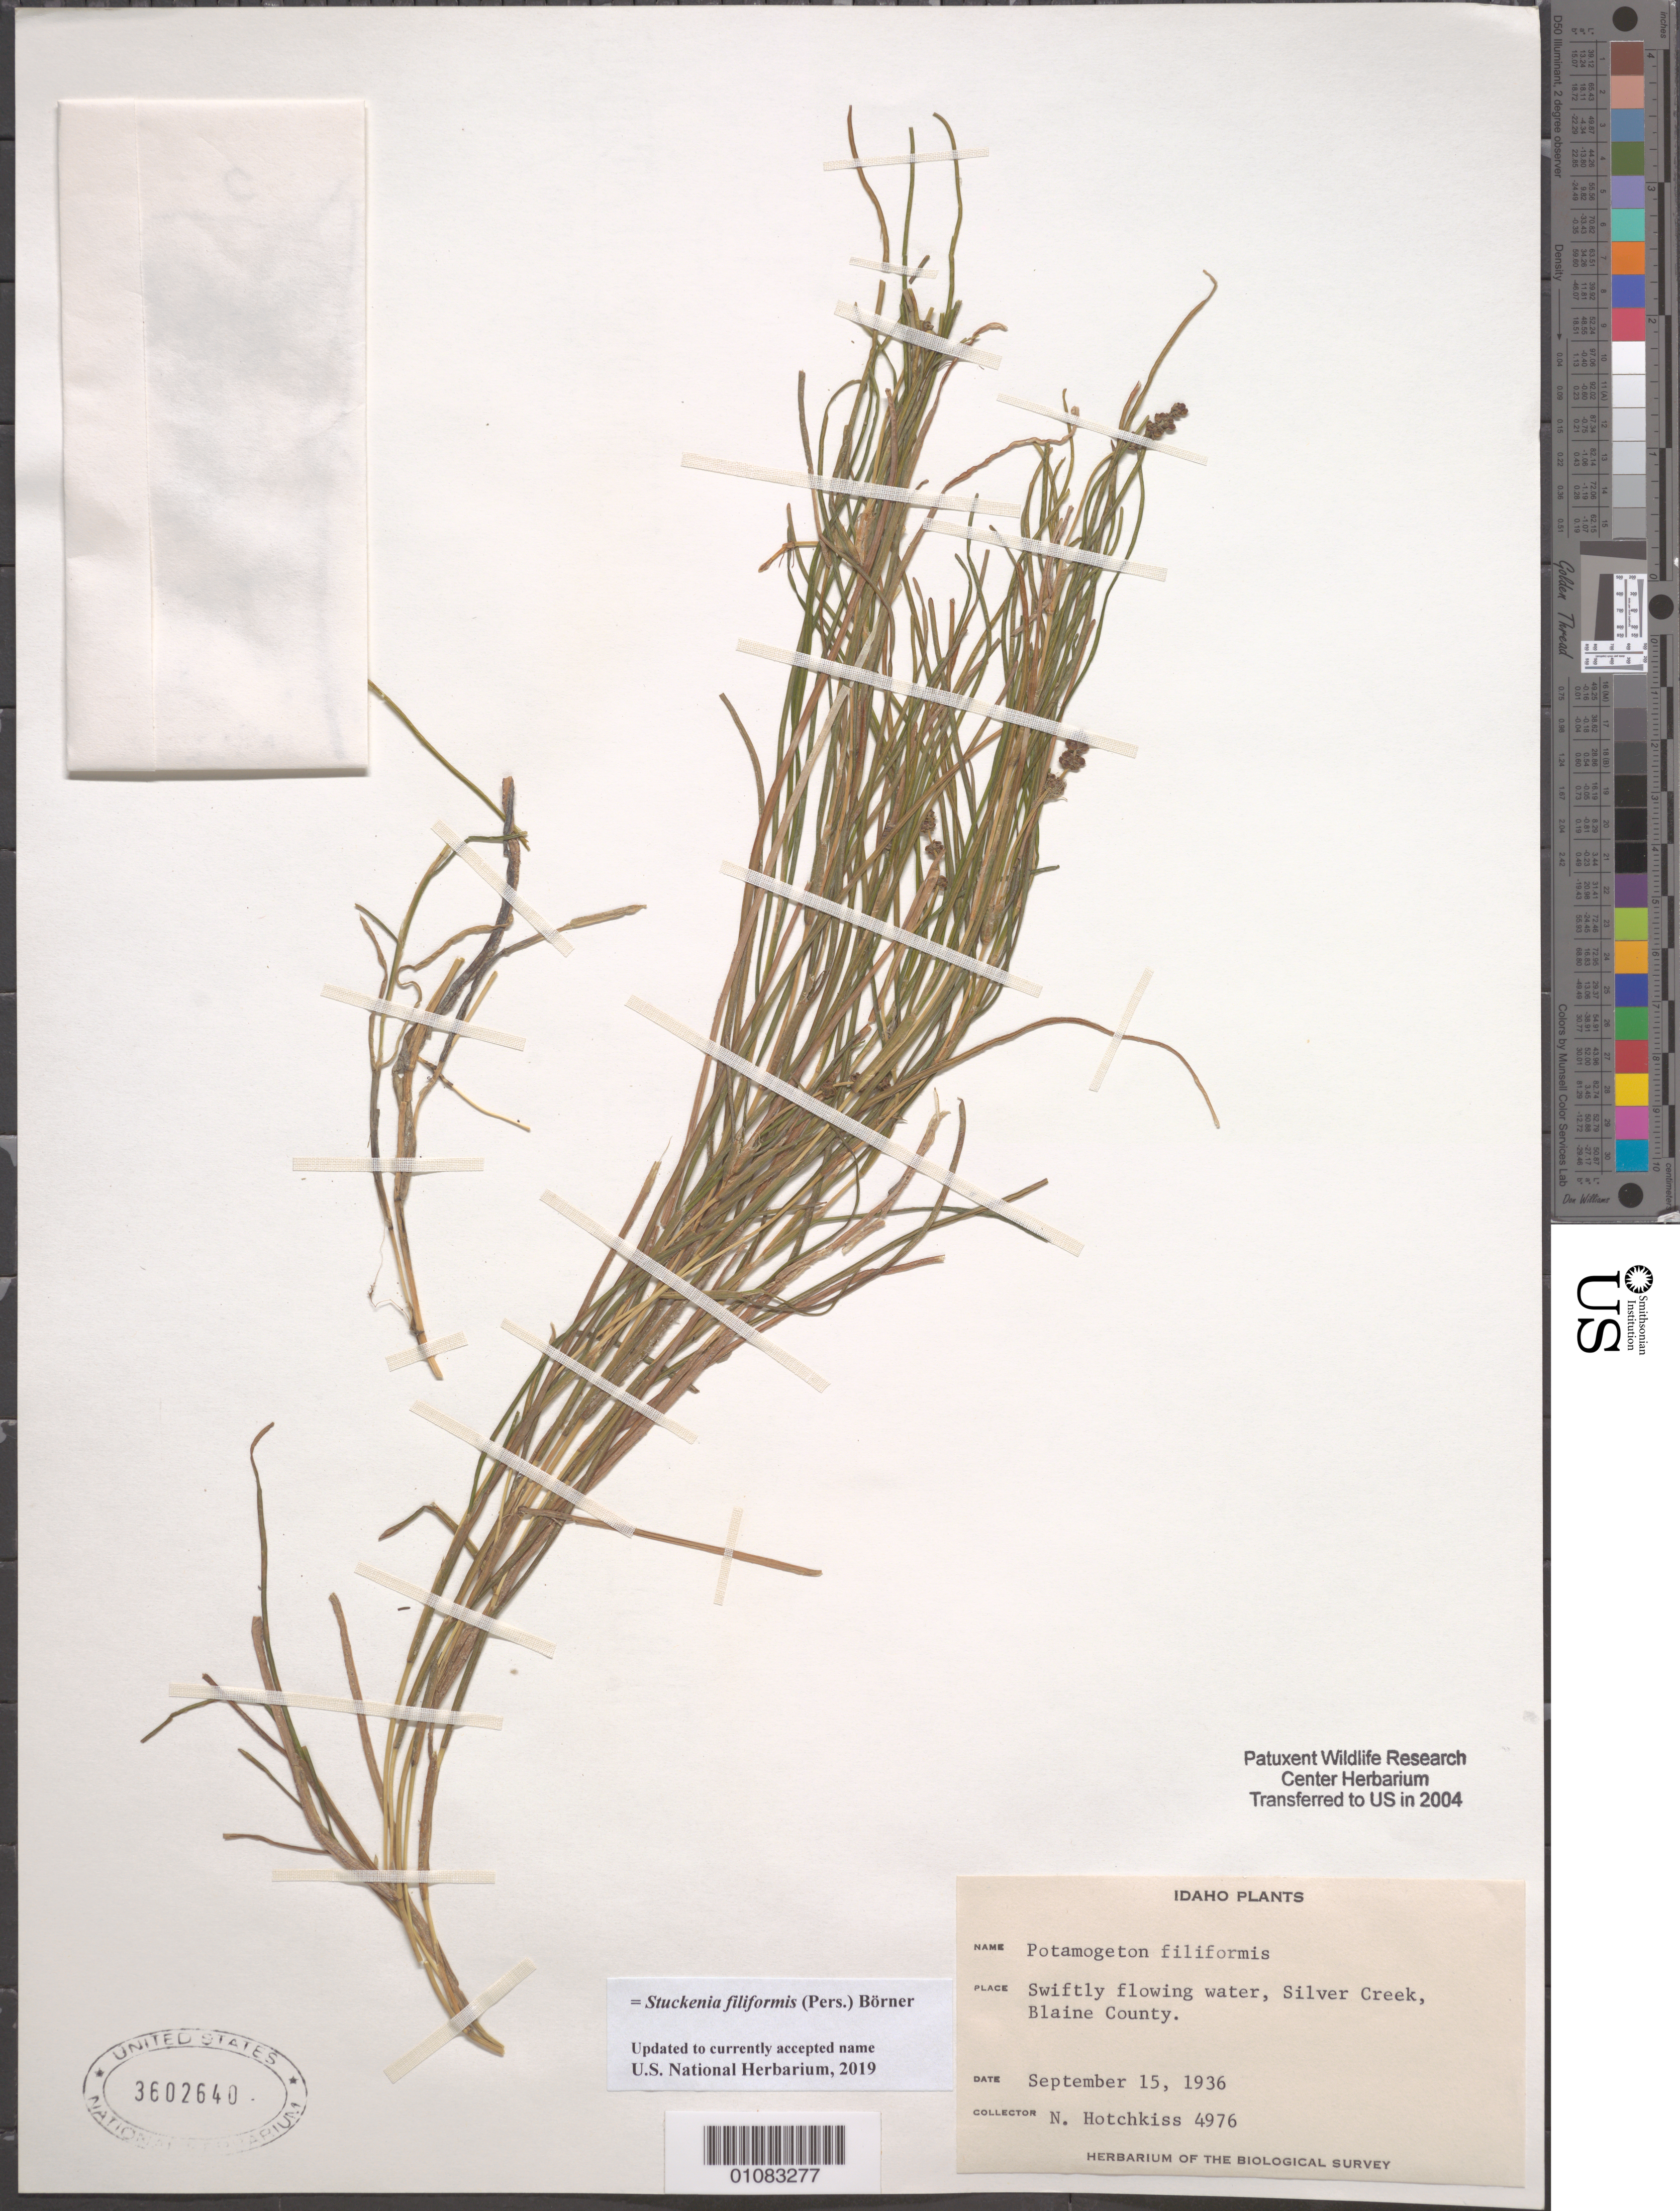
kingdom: Plantae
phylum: Tracheophyta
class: Liliopsida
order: Alismatales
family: Potamogetonaceae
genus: Stuckenia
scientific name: Stuckenia filiformis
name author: (Pers.) Börner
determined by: Strong, Mark T., (BOT), Smithsonian Institution - National Museum of Natural History (UNITED STATES)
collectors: N. Hotchkiss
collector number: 4976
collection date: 1936-09-15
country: United States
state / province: Idaho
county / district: Blaine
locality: Silver Creek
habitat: Swiftly flowing water.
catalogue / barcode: US 3602640